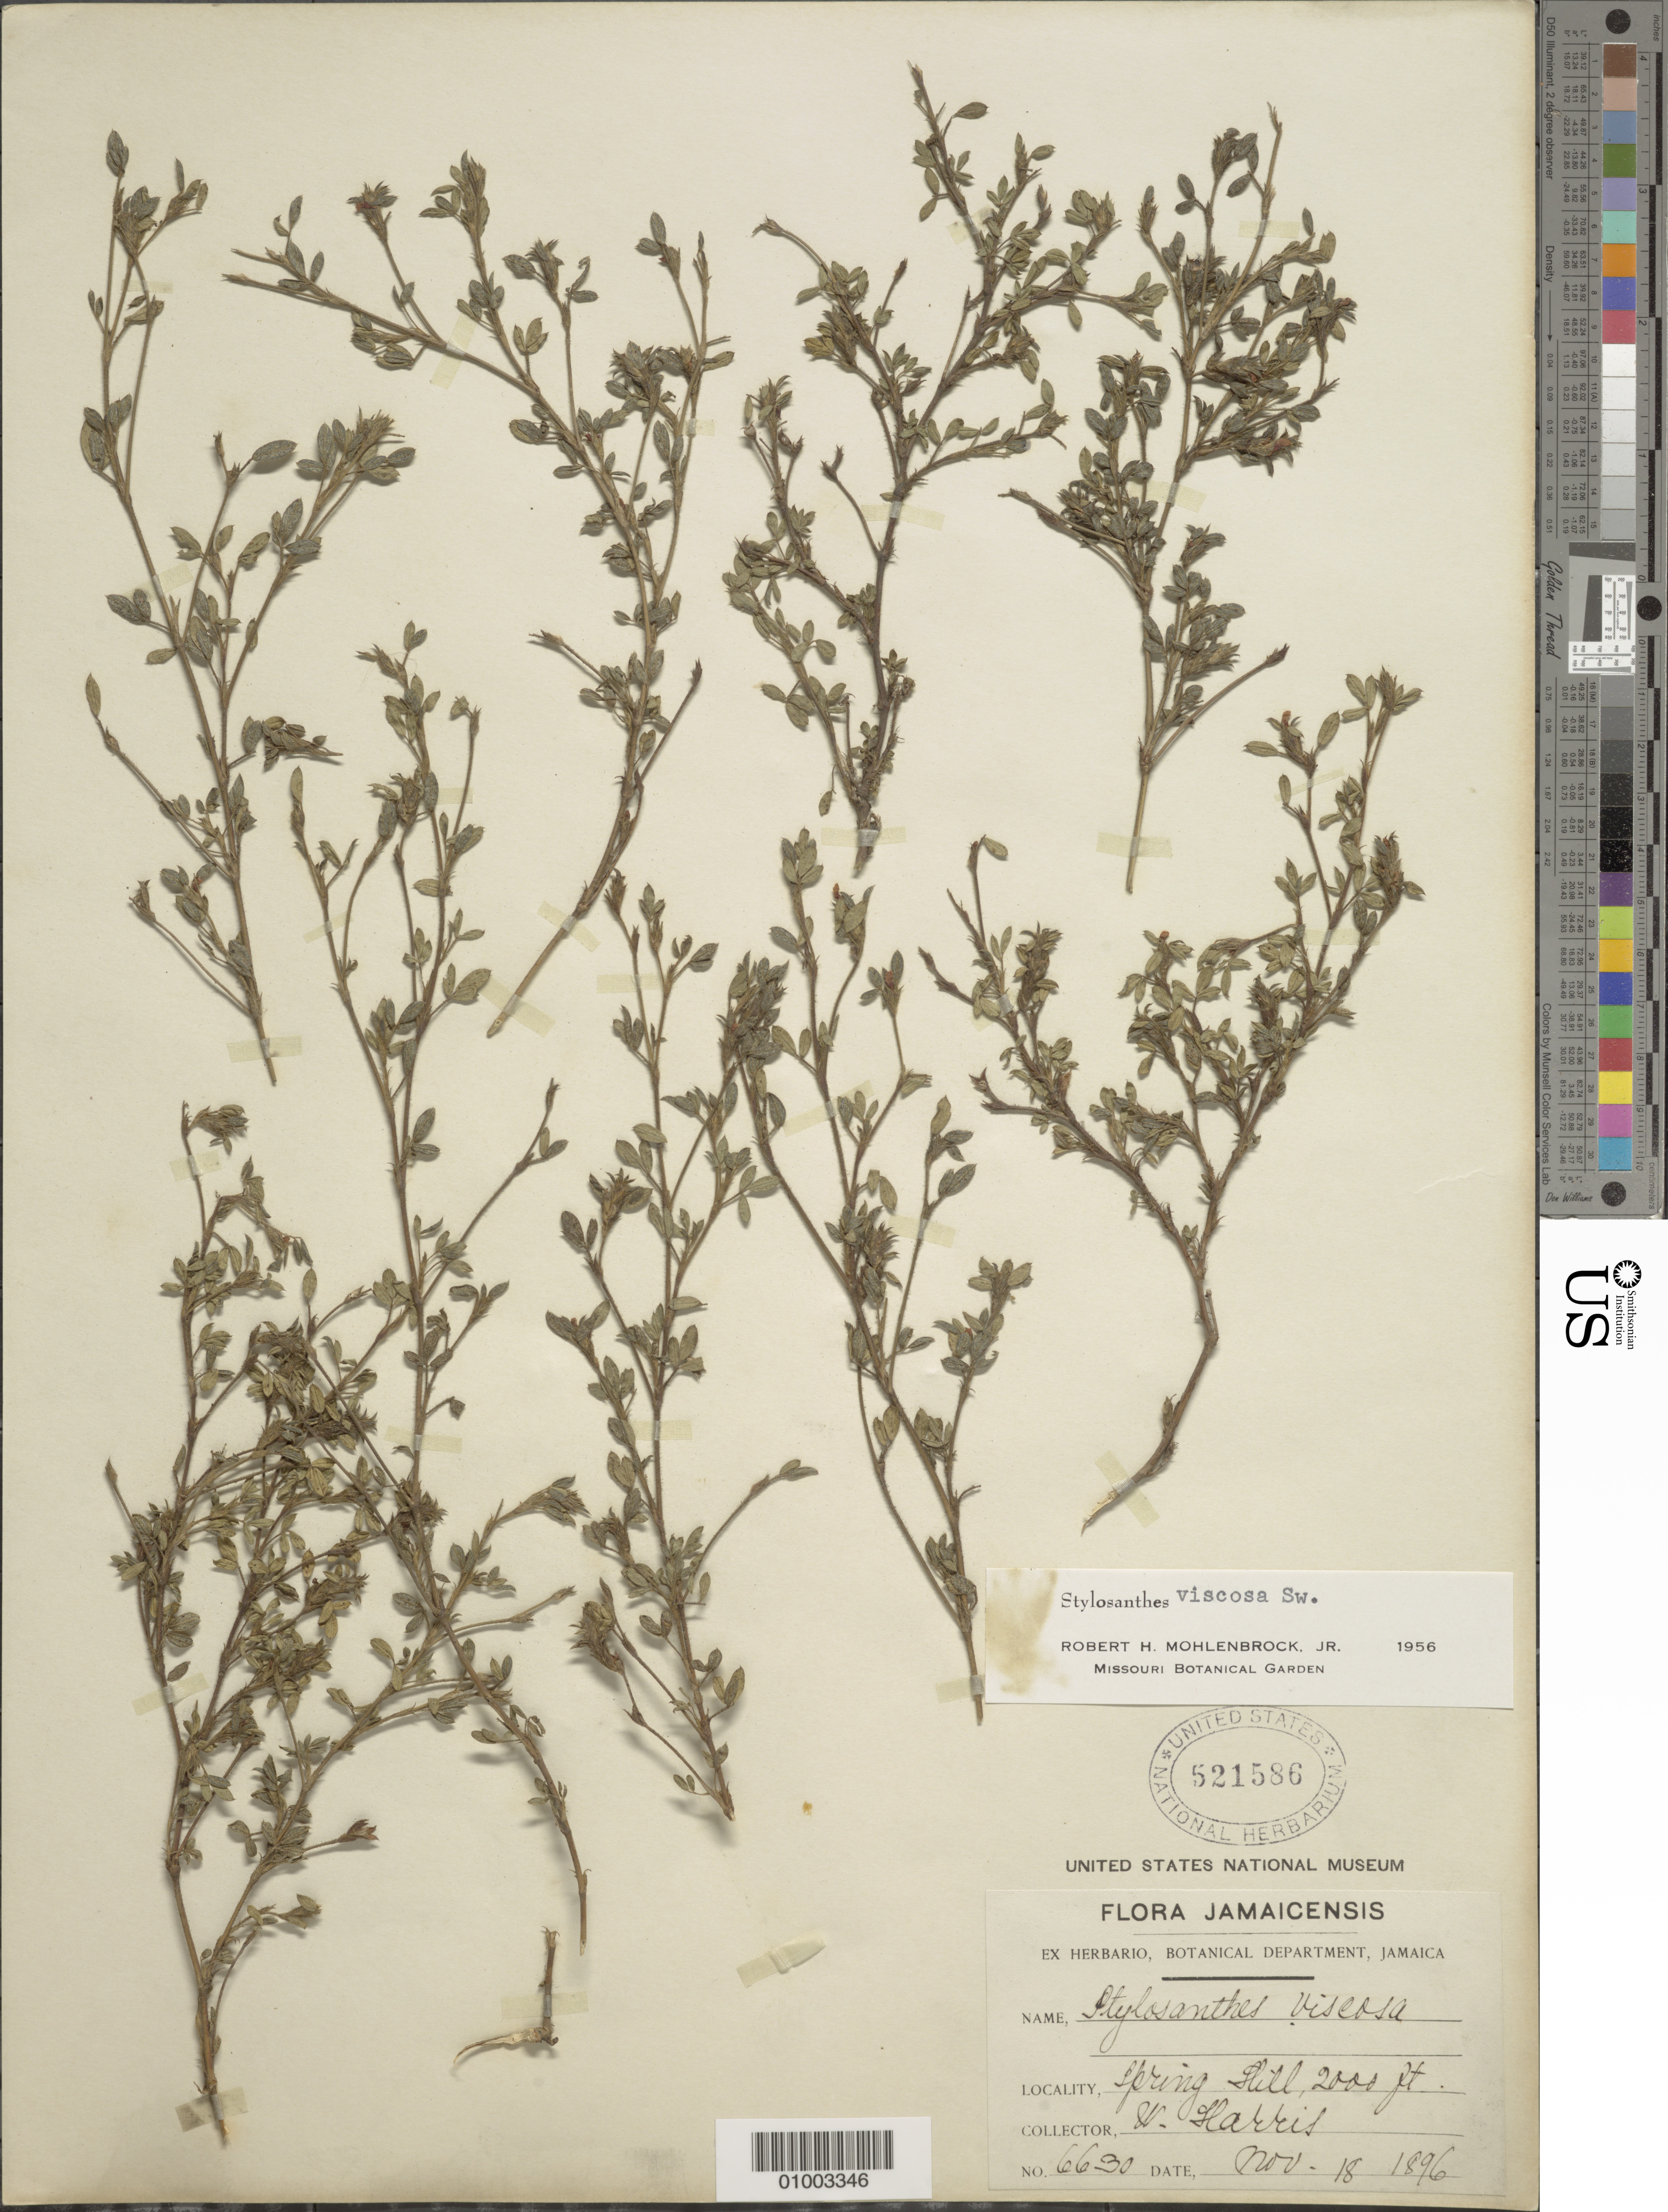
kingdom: Plantae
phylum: Tracheophyta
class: Magnoliopsida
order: Fabales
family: Fabaceae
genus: Stylosanthes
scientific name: Stylosanthes viscosa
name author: Sw.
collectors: W. H. Harris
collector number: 6630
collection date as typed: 18 Nov 1896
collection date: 1896-11-18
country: Jamaica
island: Jamaica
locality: Spring Hill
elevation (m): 610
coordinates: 0 N, 0 E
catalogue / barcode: US 521586